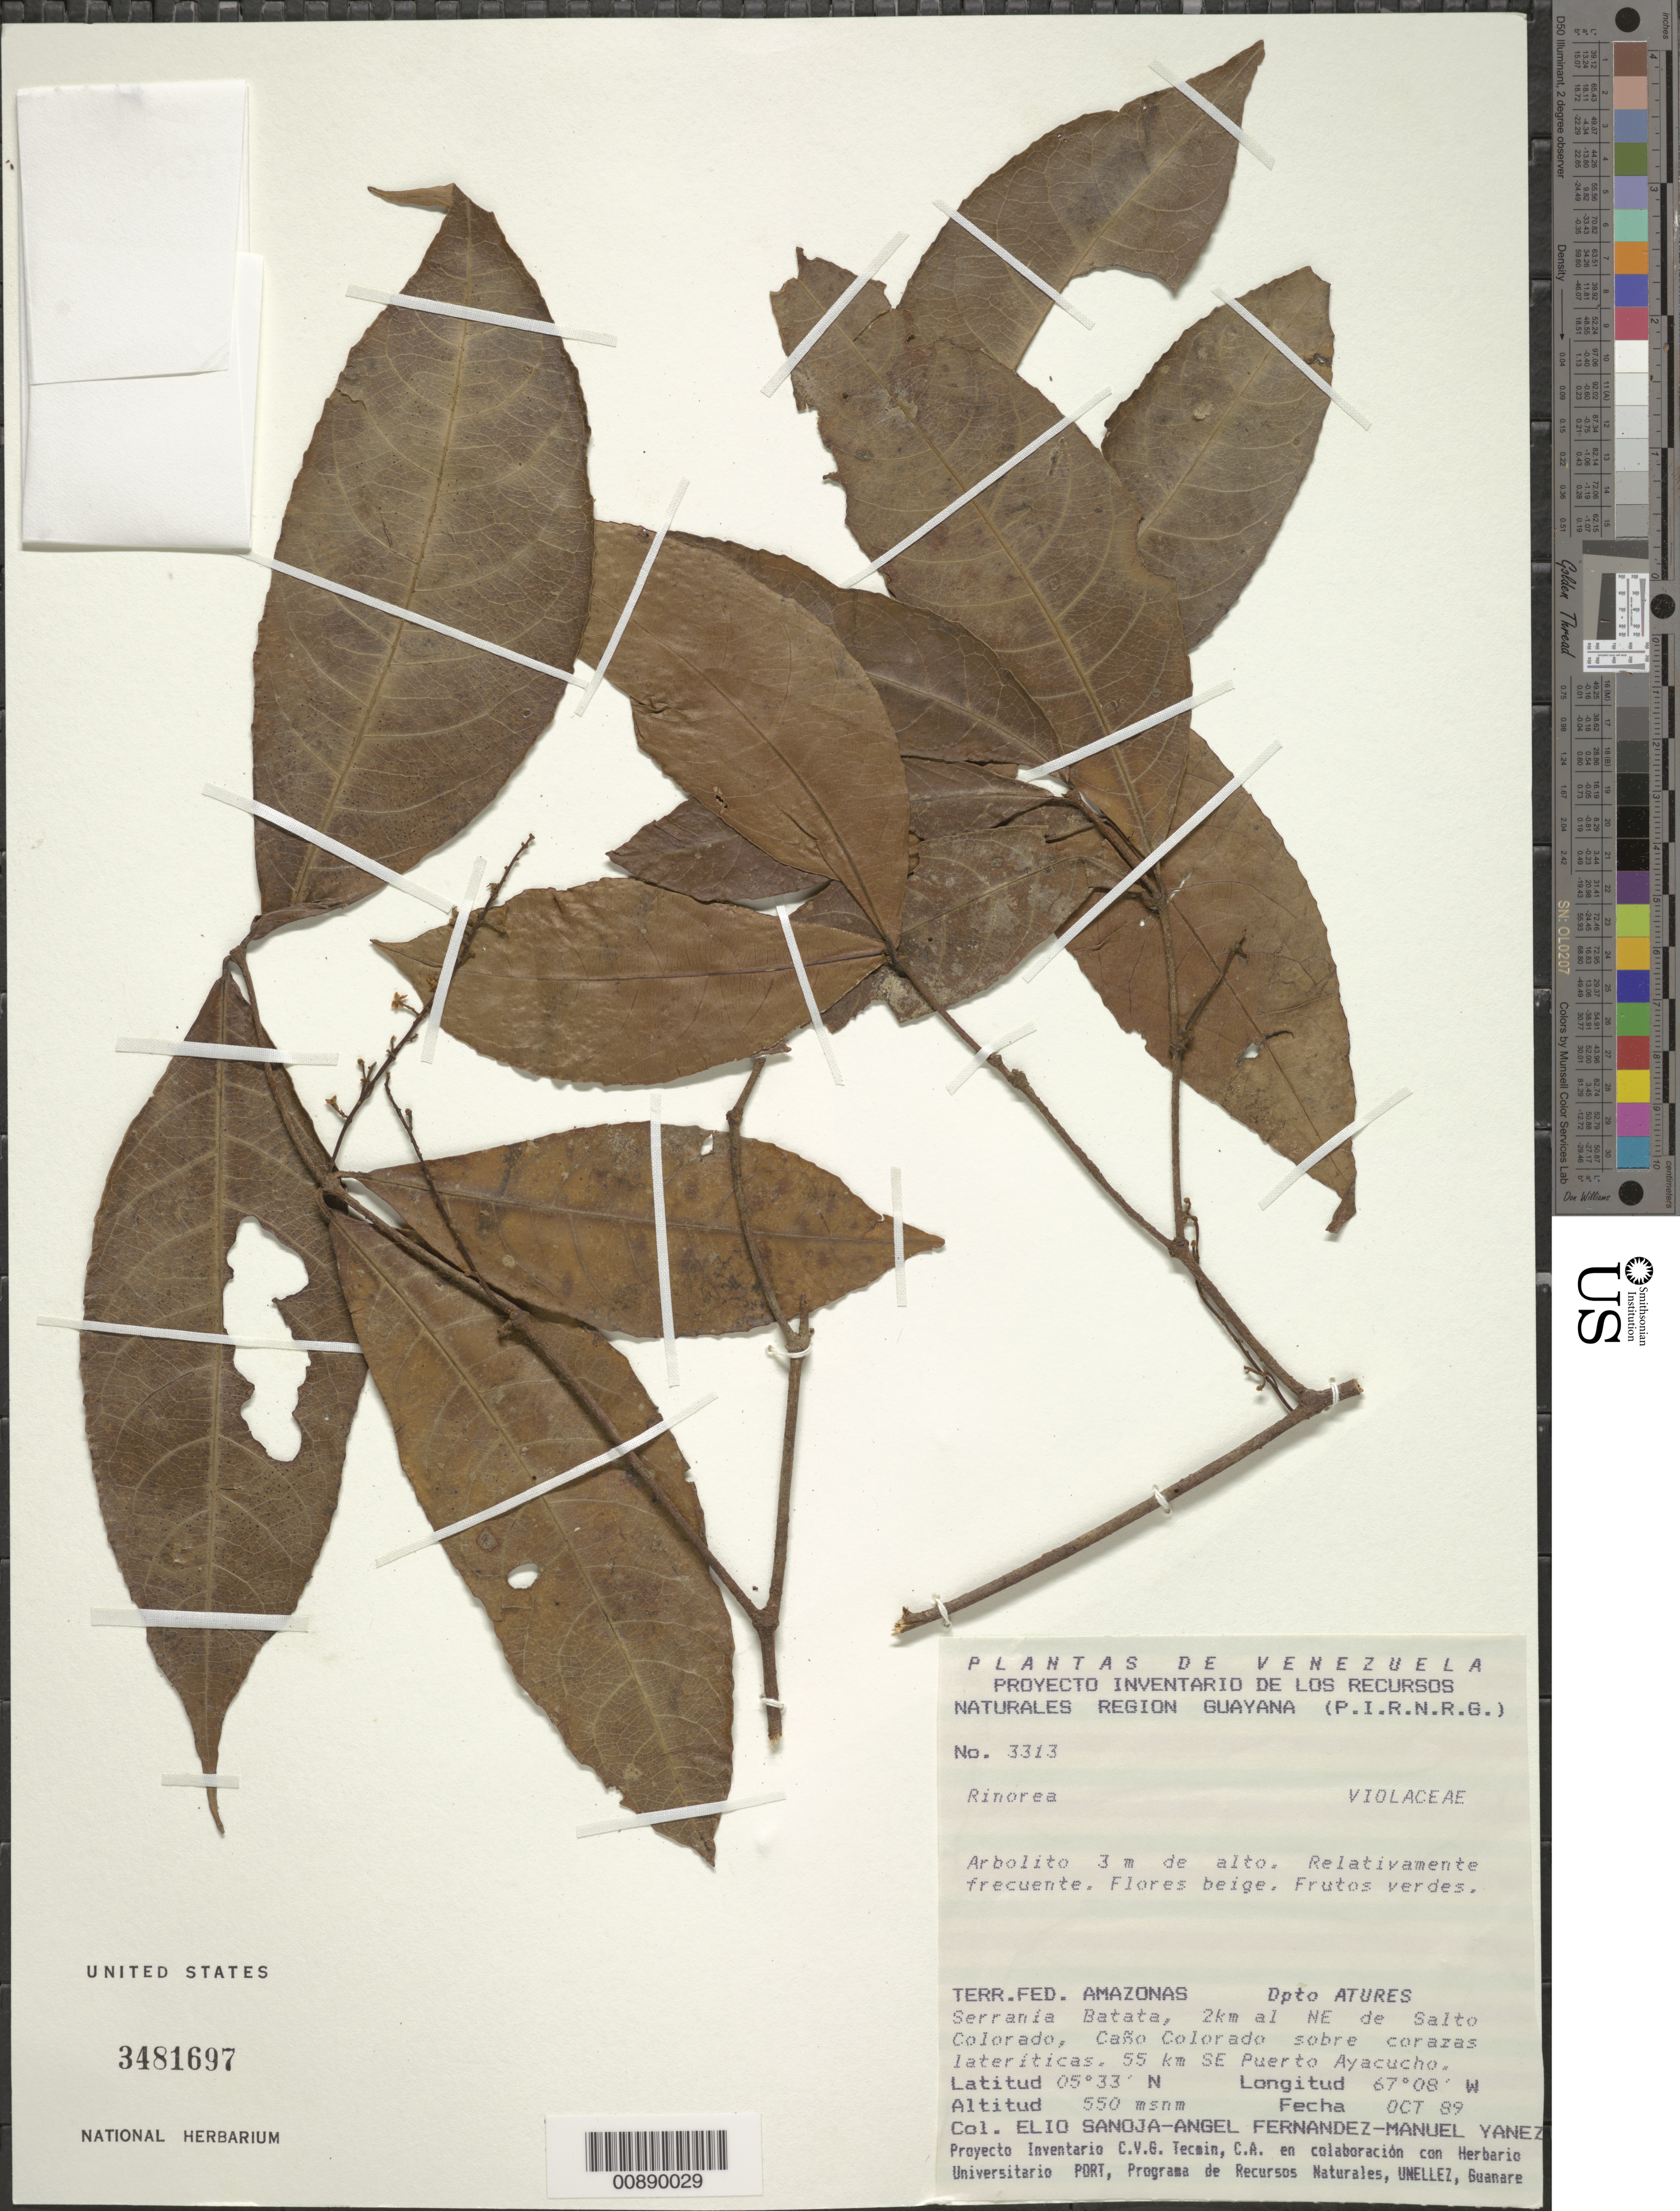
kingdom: Plantae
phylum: Tracheophyta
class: Magnoliopsida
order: Malpighiales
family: Violaceae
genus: Rinorea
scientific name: Rinorea lindeniana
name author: (Tul.) Kuntze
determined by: Hoyos-Gomez, S. E.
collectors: E. Sanoja, A. Fernandez & M. Yanez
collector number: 3313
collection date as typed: Oct-89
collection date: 1989-10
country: Venezuela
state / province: Amazonas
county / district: Atures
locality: Serrania Batata, 2 km NE de Salto Colorado, Caño Colorado, 55 km SE Puerto Ayacucho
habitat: Sobre corazas lateríticas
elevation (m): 550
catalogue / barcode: US 3481697